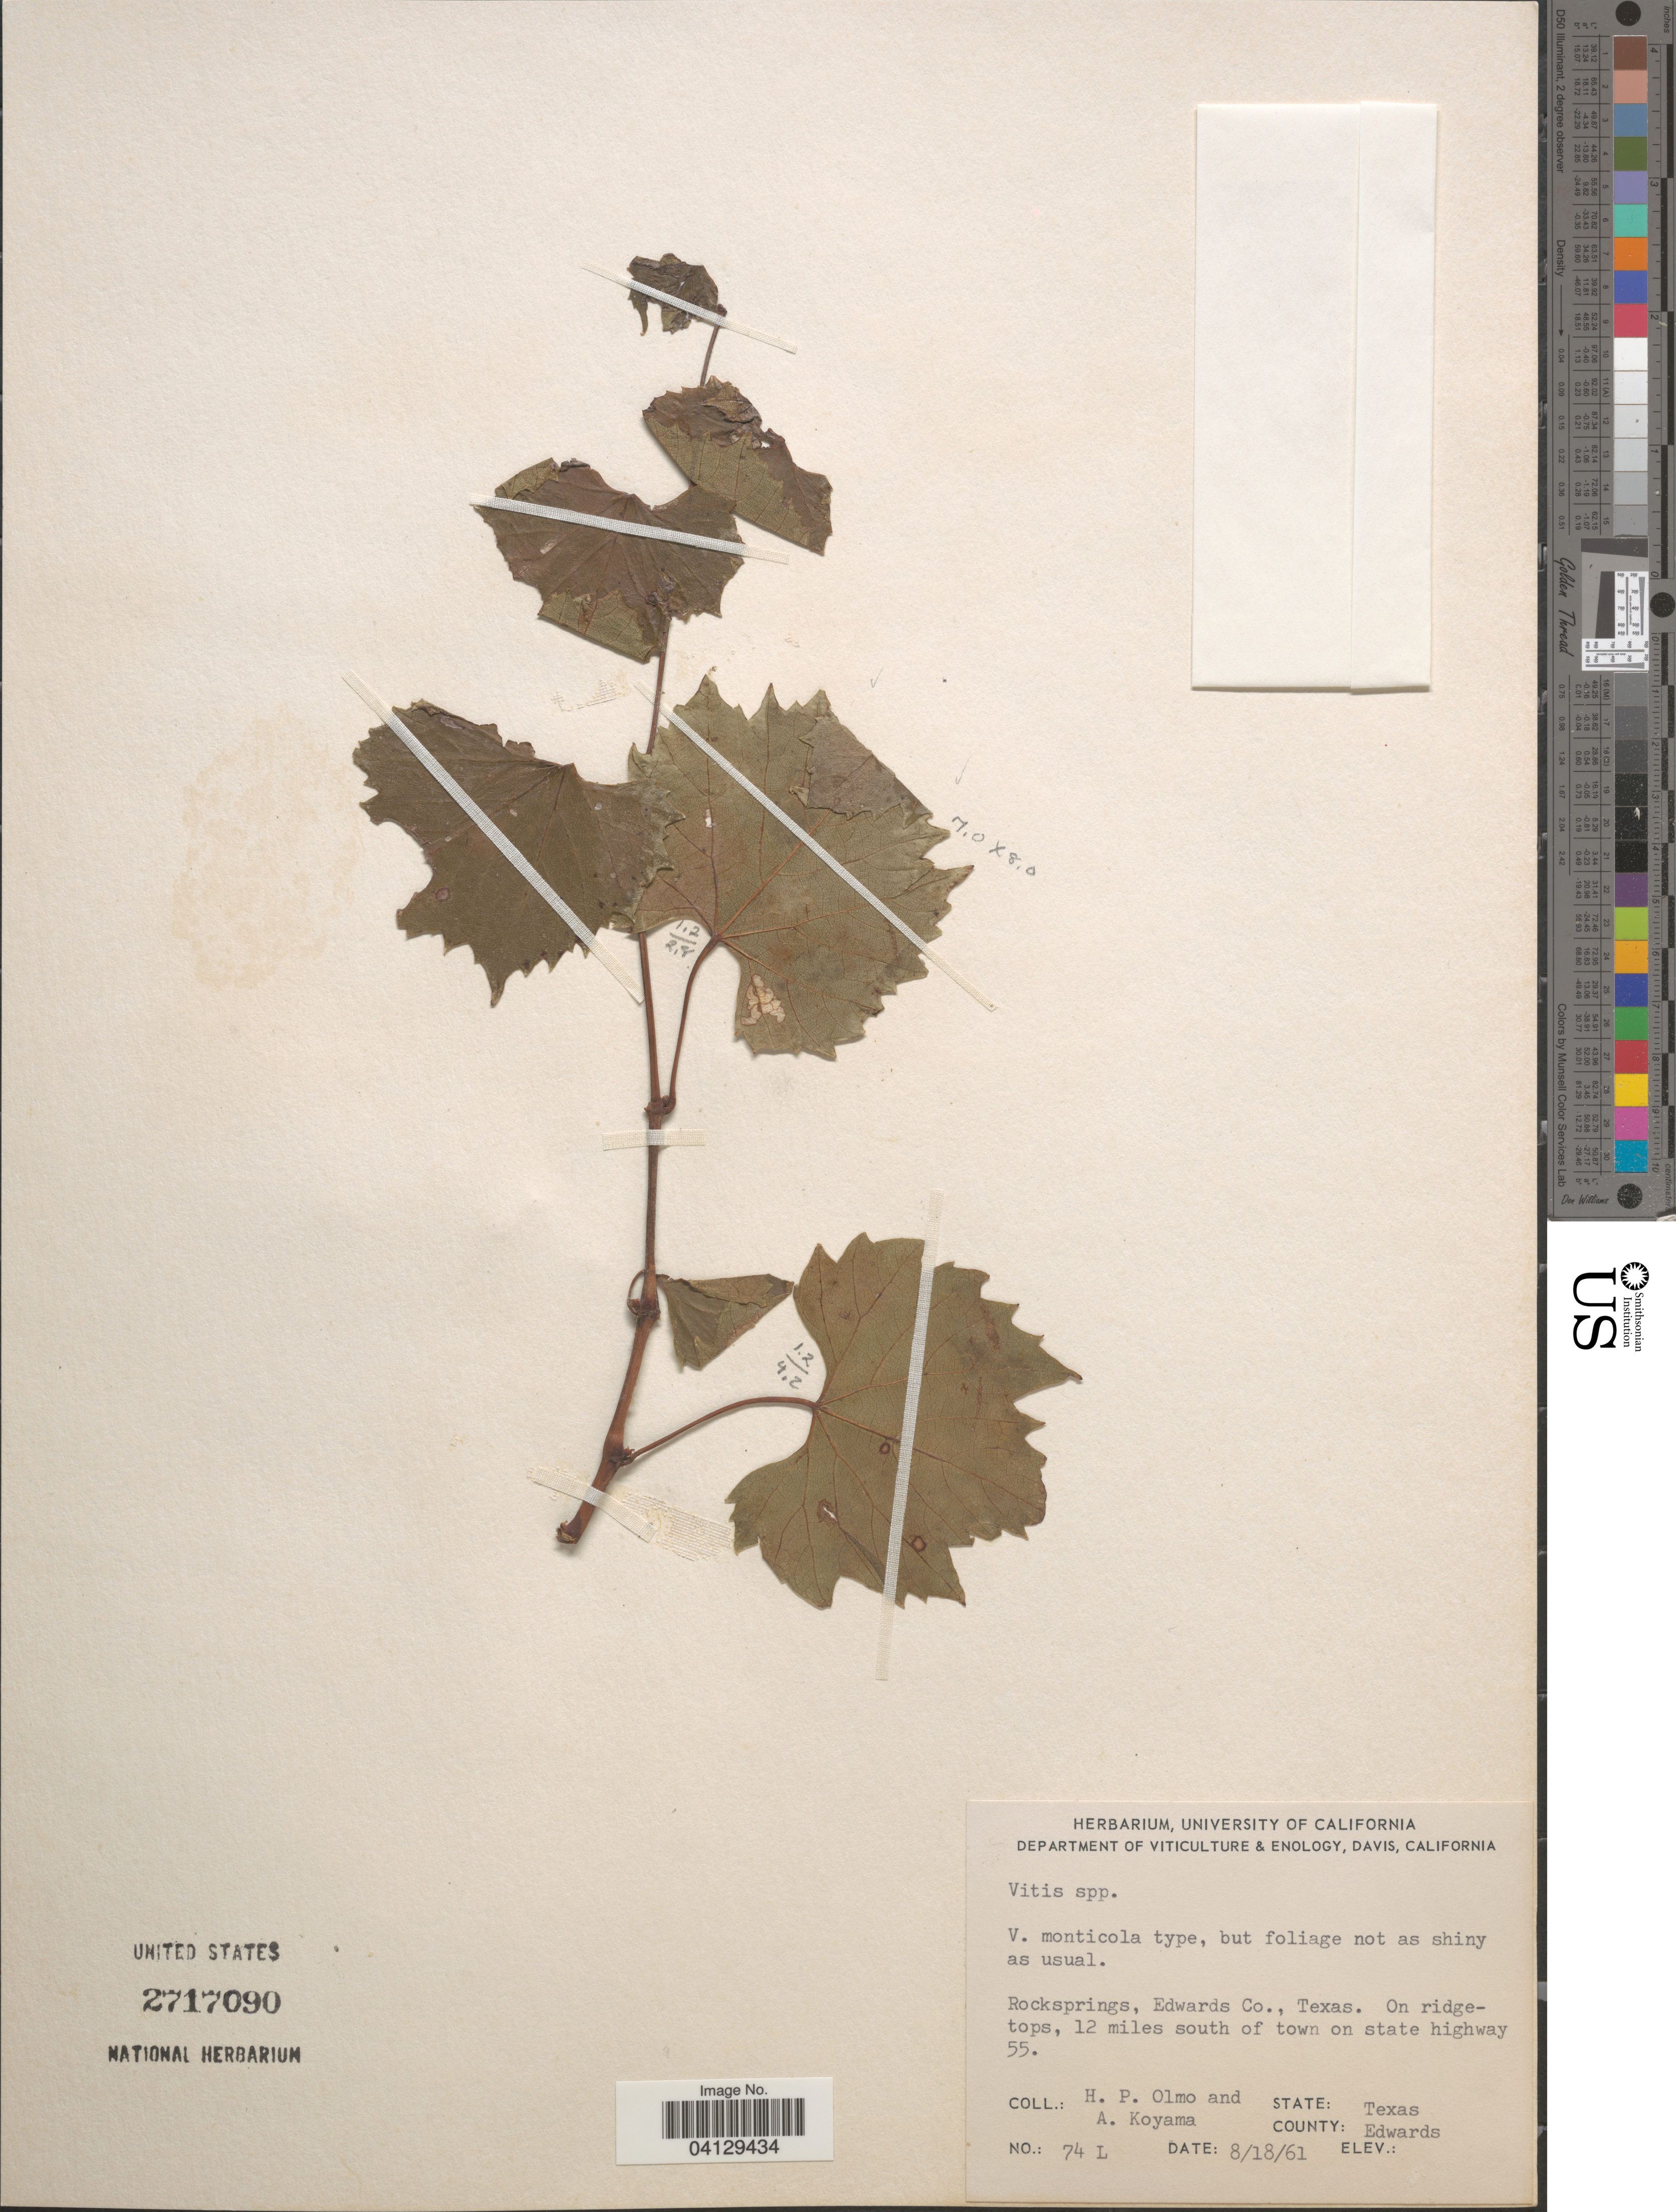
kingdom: Plantae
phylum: Tracheophyta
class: Magnoliopsida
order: Vitales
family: Vitaceae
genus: Vitis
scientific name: Vitis sp.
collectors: H. Olmo & A. Koyama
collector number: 74L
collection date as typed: Transcribed d/m/y: 18/8/61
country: United States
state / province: Texas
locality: Rocksprings, Edwards Co. On ridgetops, 12 miles south of town on state highway 55. County: Edwards.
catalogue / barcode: US 2717090